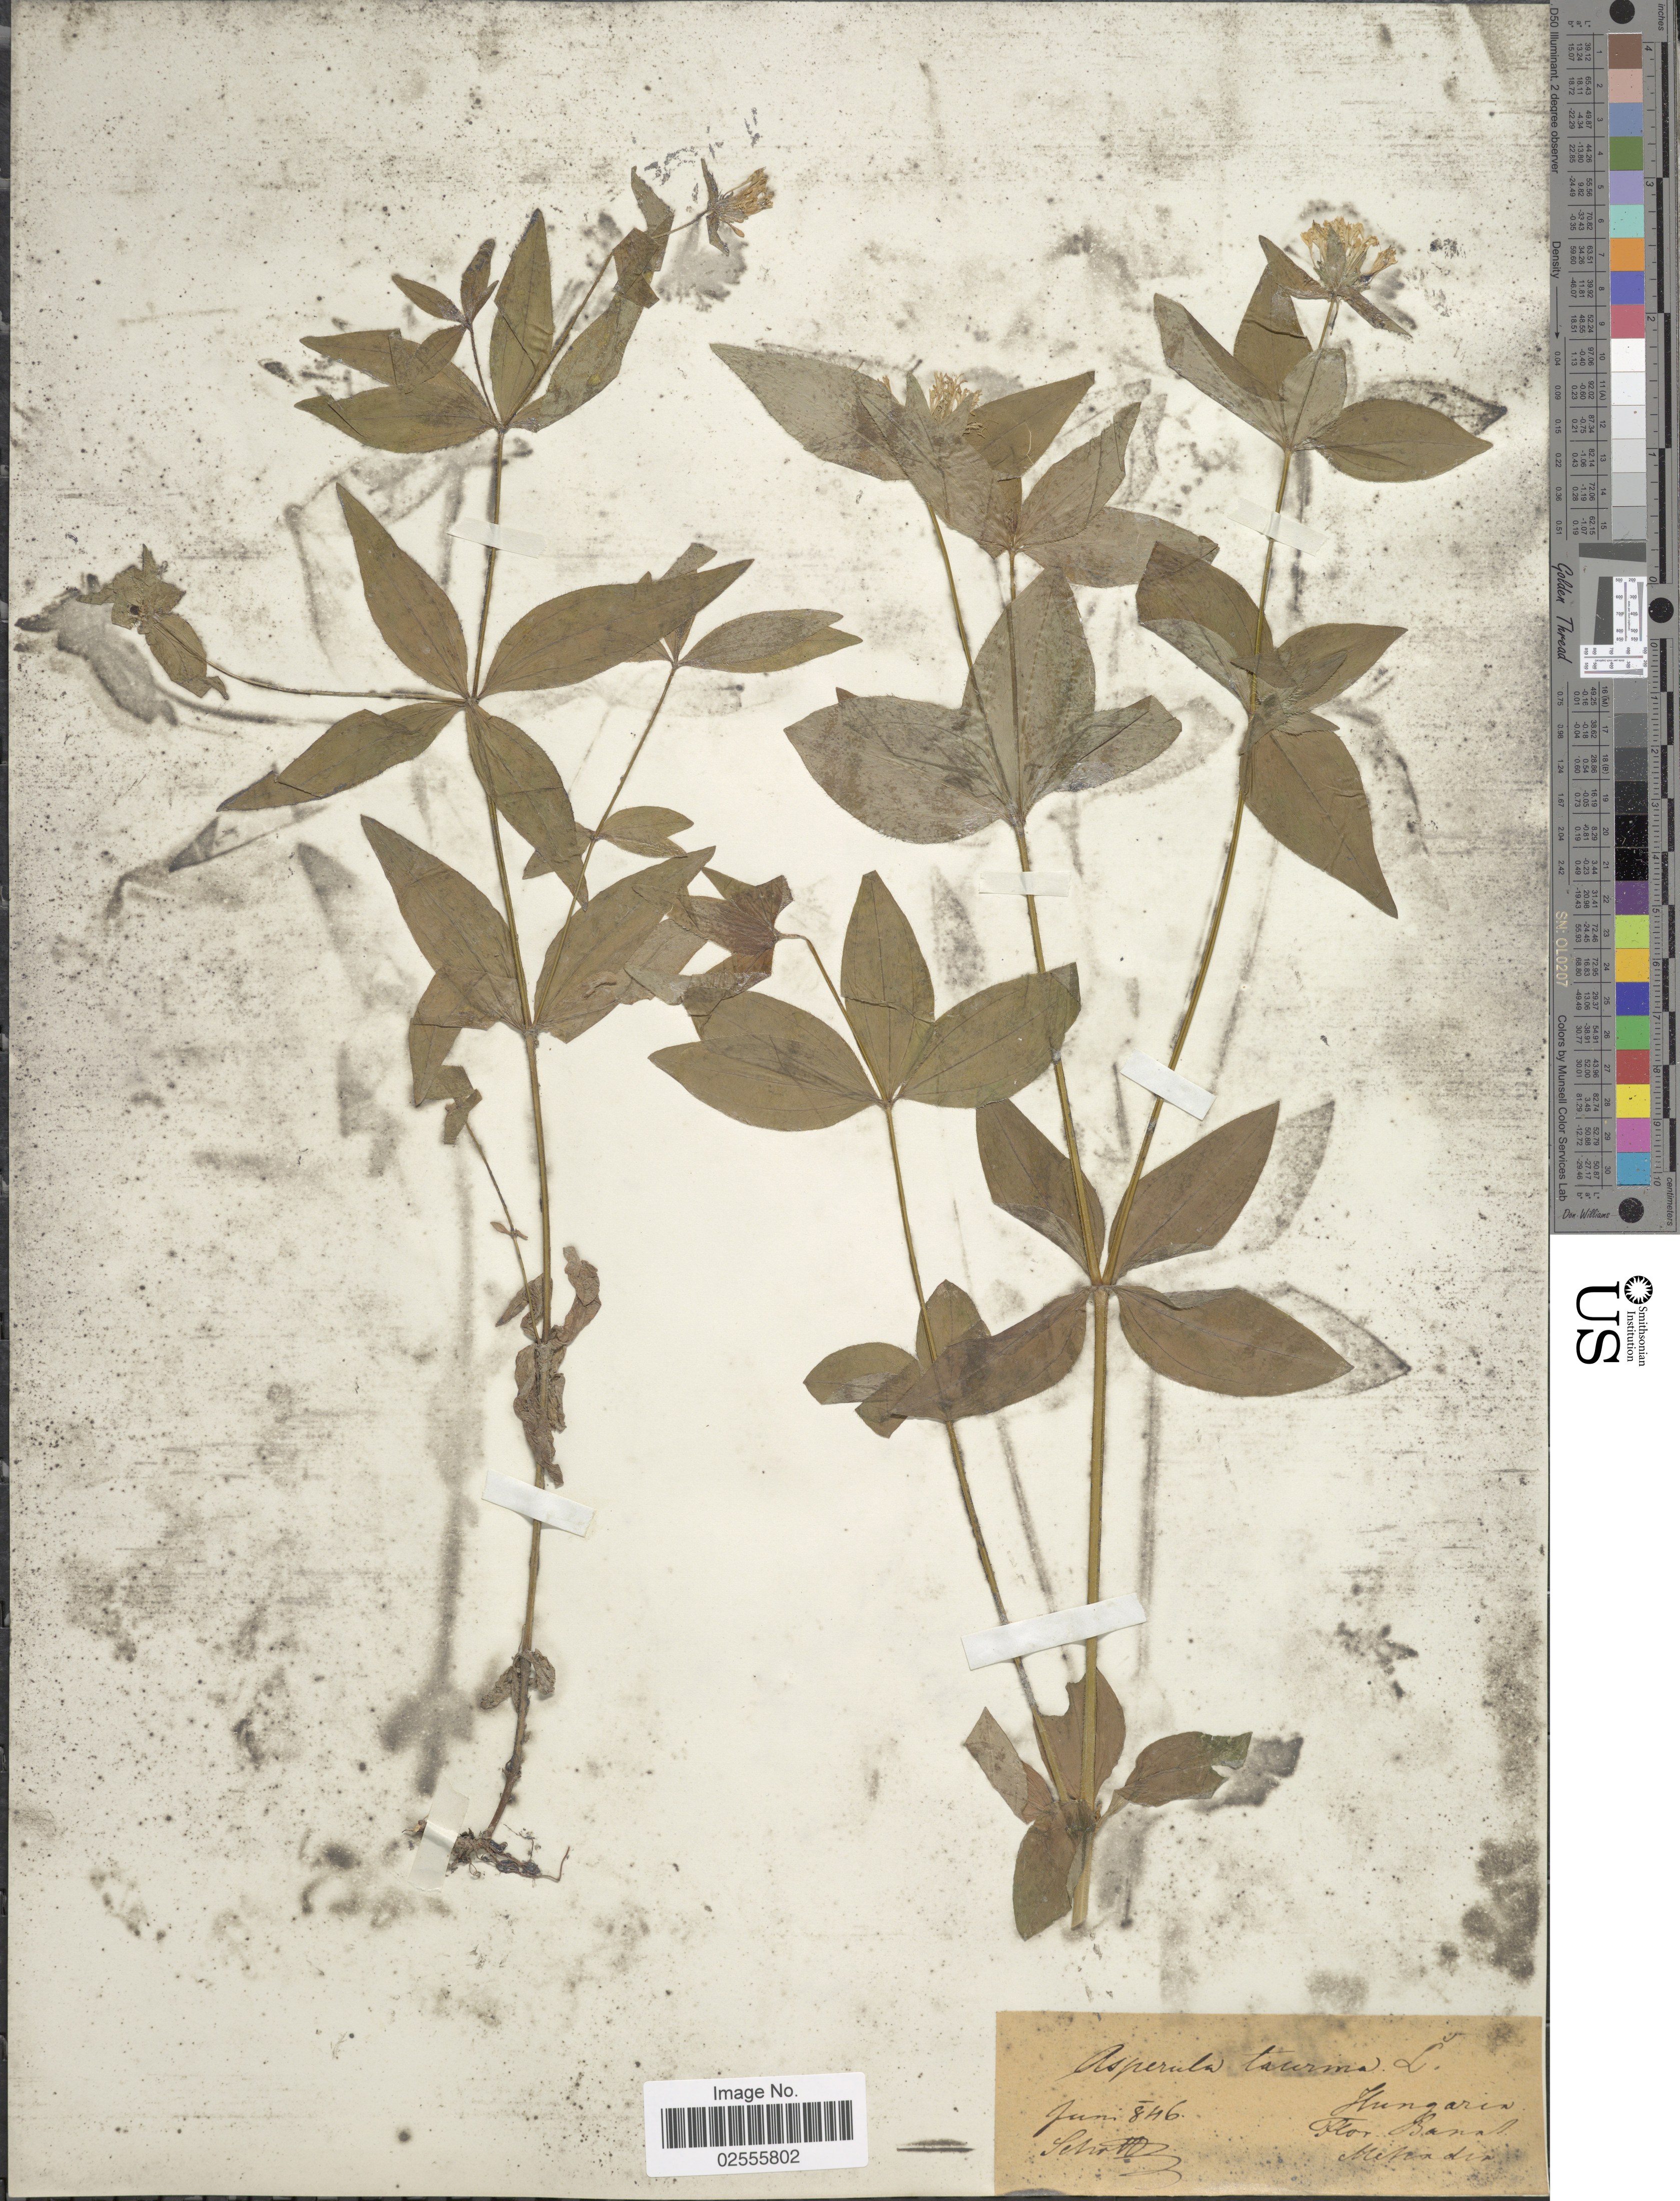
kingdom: Plantae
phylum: Tracheophyta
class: Magnoliopsida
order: Gentianales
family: Rubiaceae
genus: Asperula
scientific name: Asperula taurina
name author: L.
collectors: Schott, --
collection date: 1846-06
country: Hungary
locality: Hungaria, Flor. Banat, Mehadia